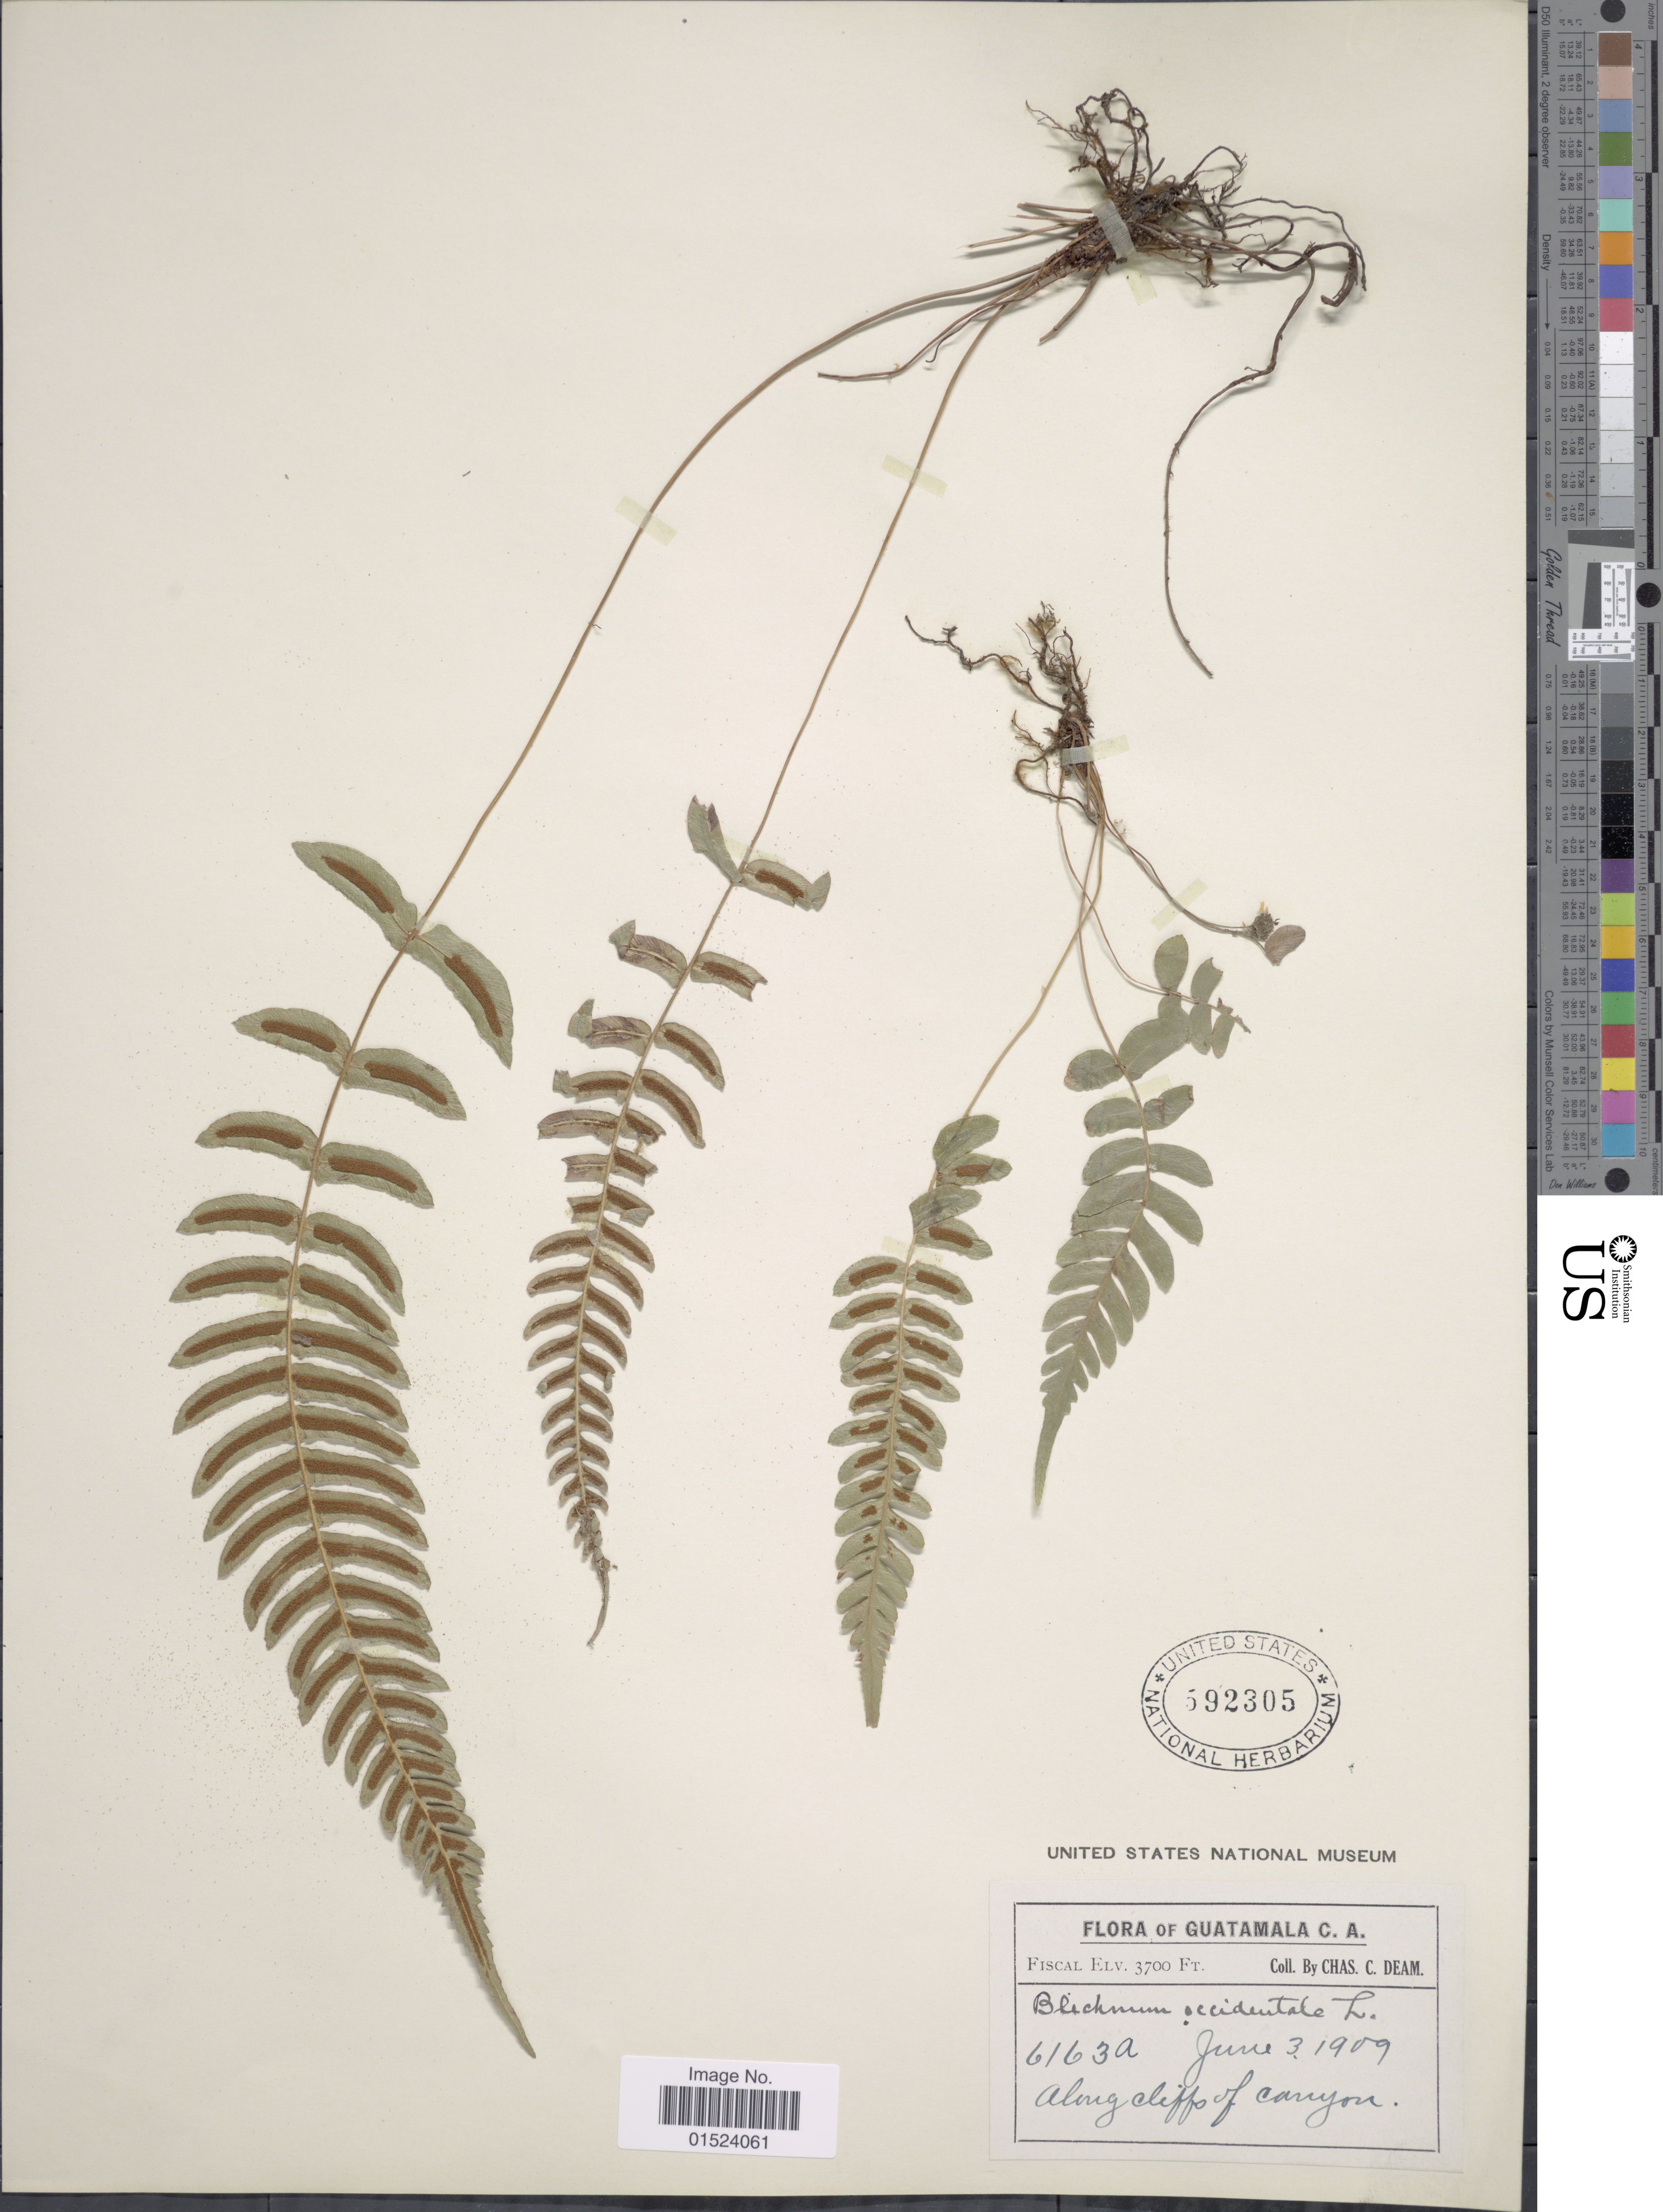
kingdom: Plantae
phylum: Tracheophyta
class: Polypodiopsida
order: Polypodiales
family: Blechnaceae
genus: Blechnum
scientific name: Blechnum glandulosum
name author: Link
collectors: C. C. Deam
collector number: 6163a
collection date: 1909-06-03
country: Guatemala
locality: Fiscal, along cliffs of canyon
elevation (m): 1128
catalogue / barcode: US 592305